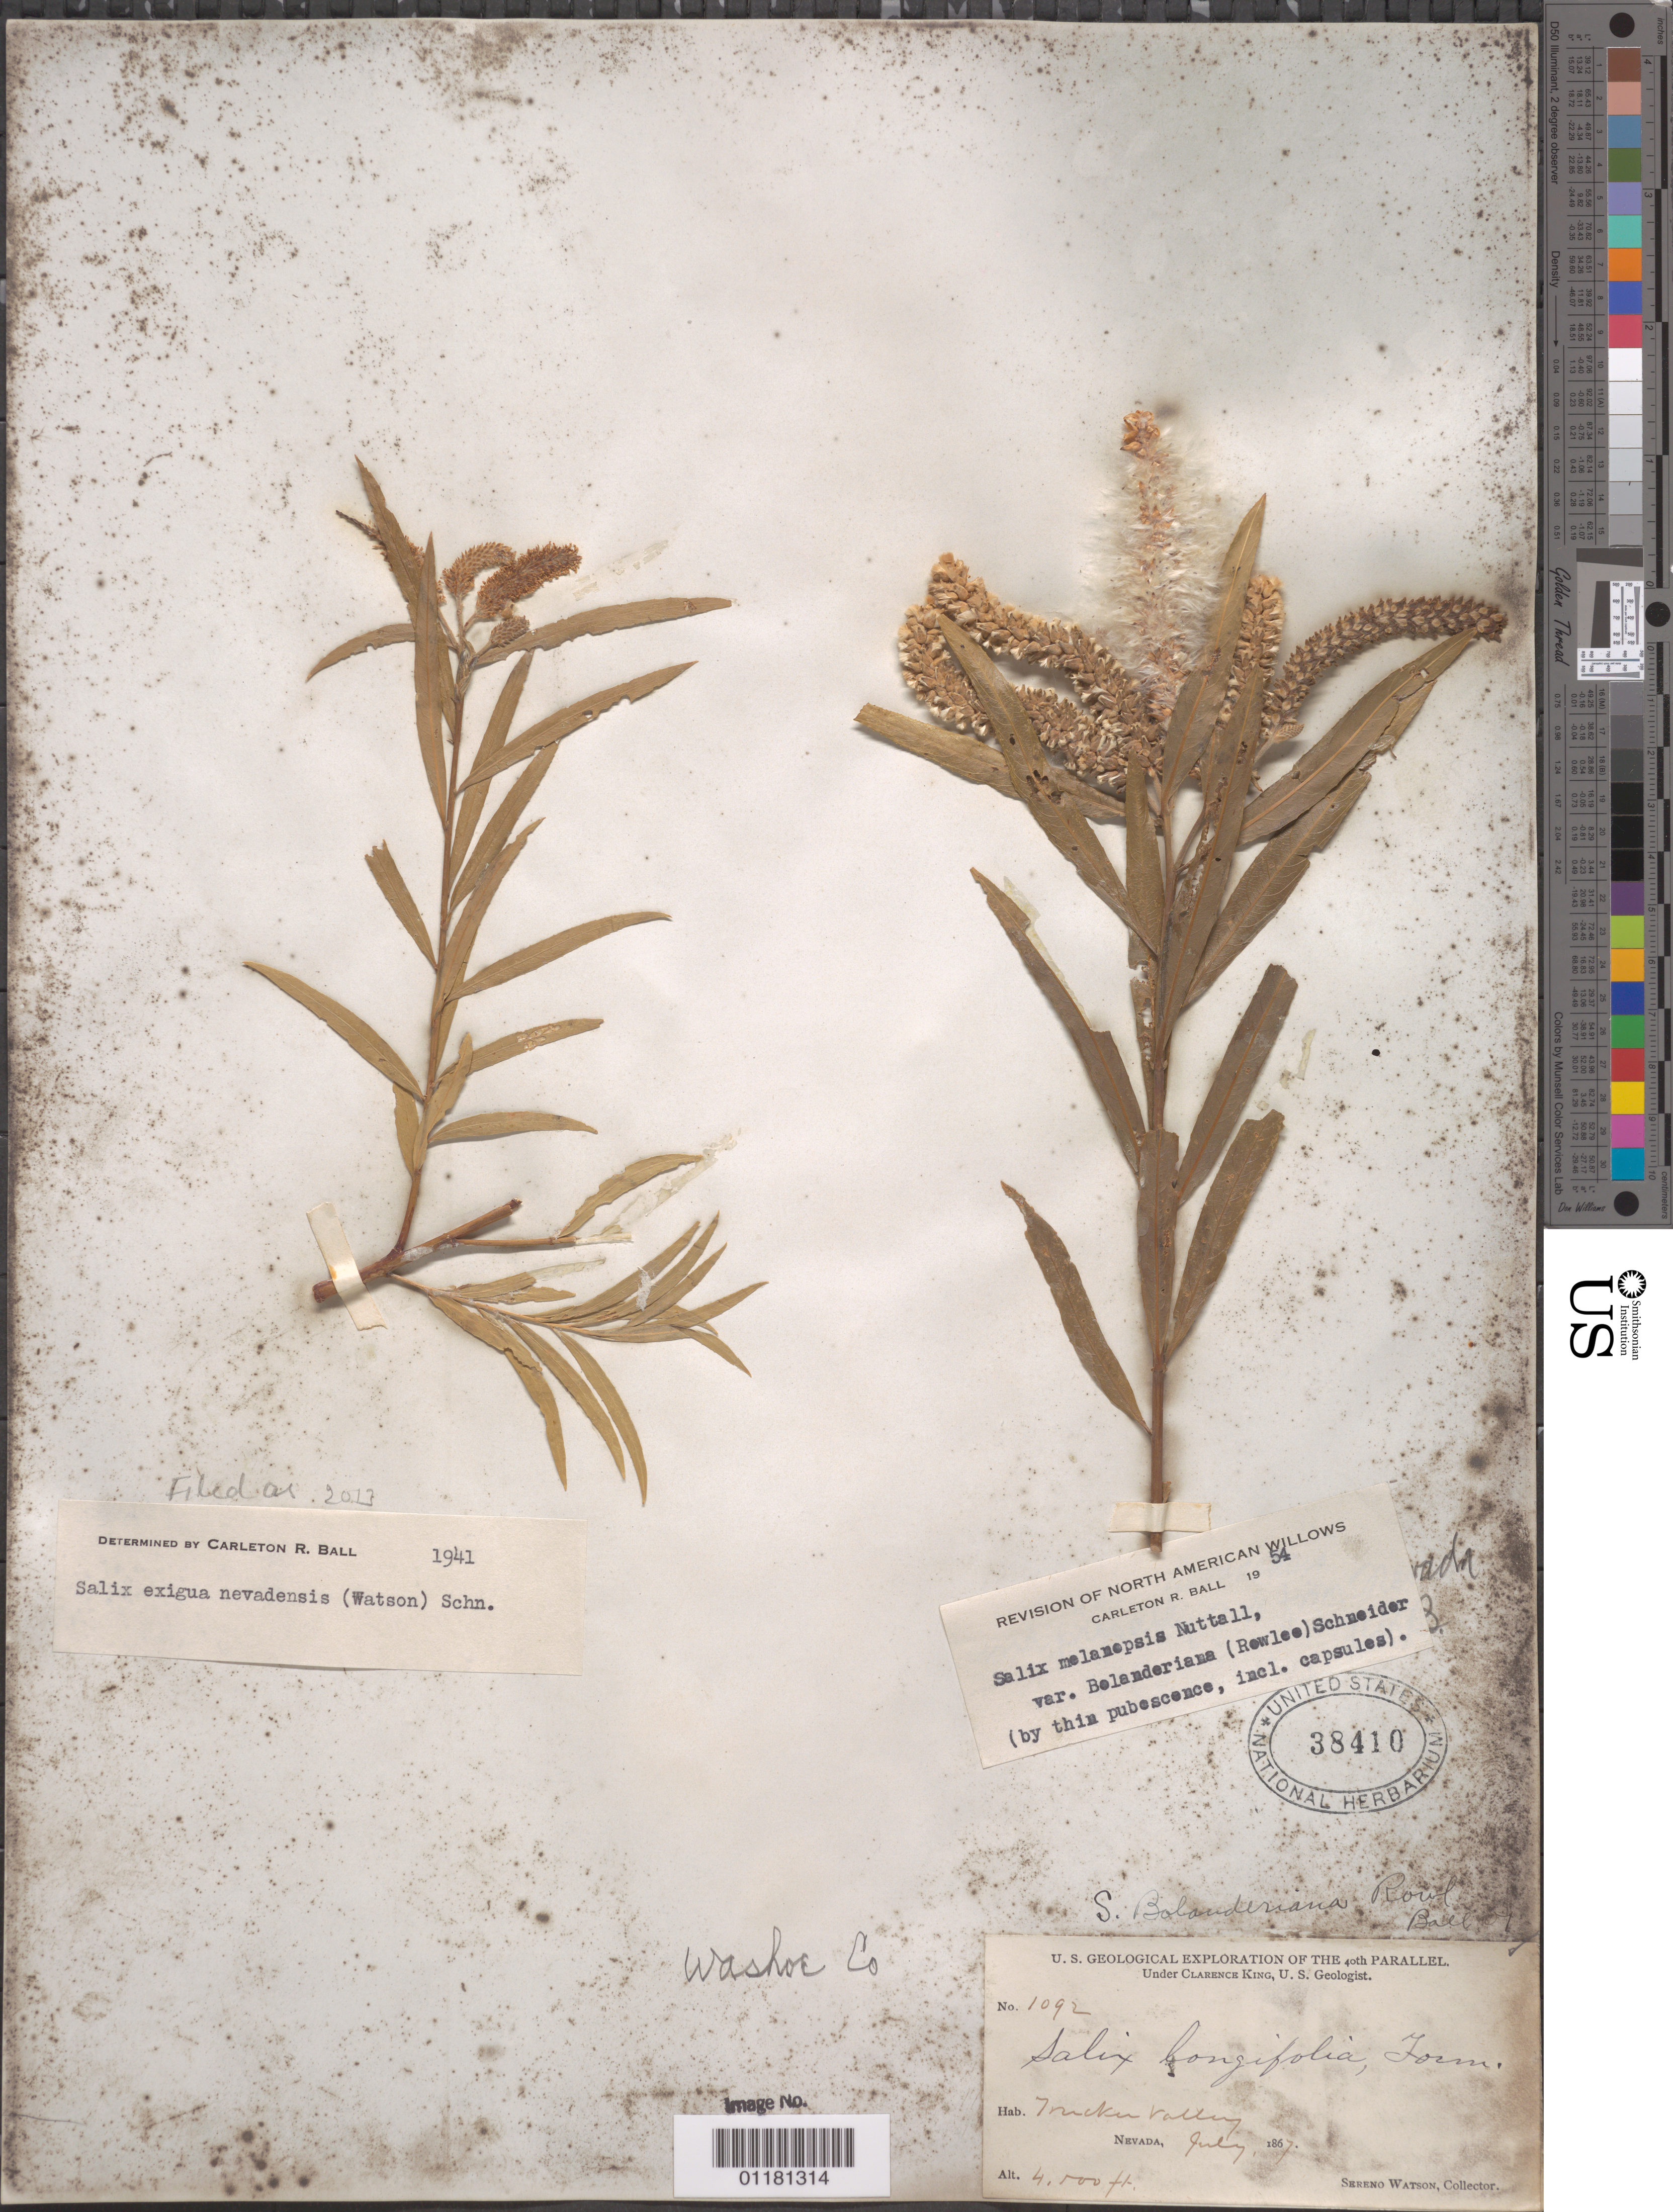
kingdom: Plantae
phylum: Tracheophyta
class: Magnoliopsida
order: Malpighiales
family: Salicaceae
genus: Salix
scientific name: Salix exigua var. nevadensis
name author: (S. Watson) C.K. Schneid.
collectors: S. Watson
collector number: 1092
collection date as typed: Jul 1867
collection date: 1867-07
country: United States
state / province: Nevada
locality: Truckee Valley.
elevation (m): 1372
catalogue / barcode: US 38410